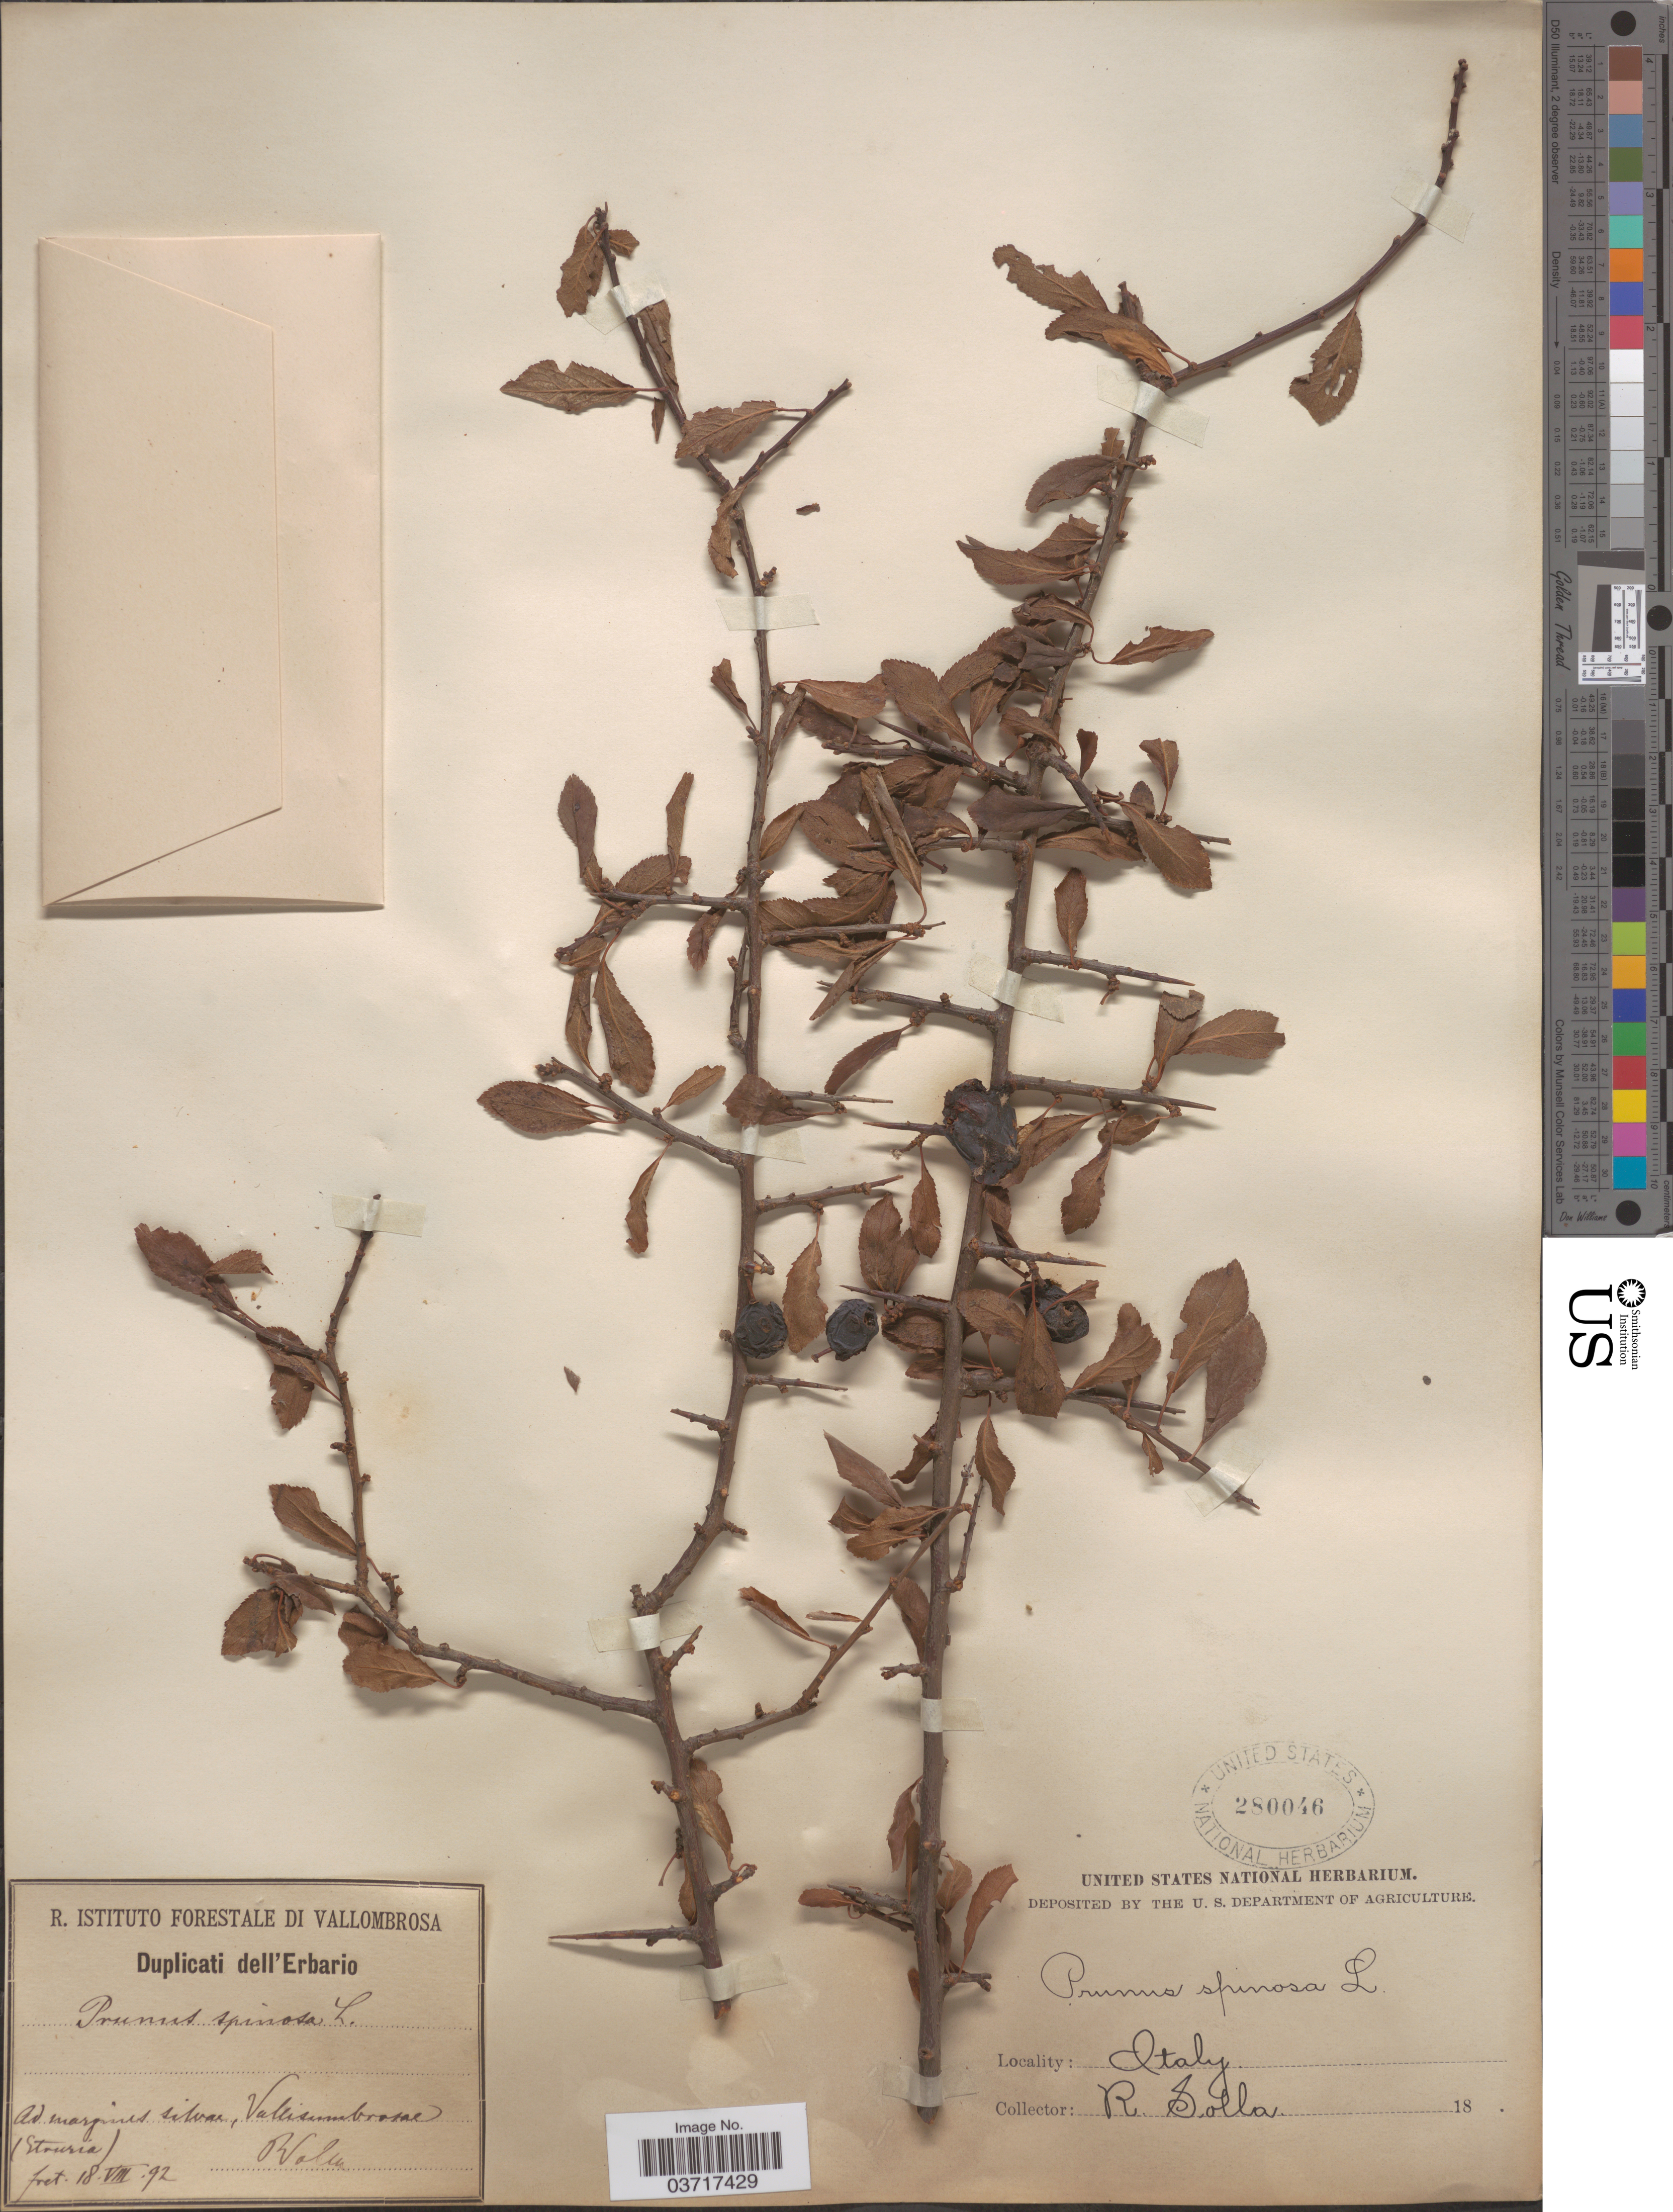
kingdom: Plantae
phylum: Tracheophyta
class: Magnoliopsida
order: Rosales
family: Rosaceae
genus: Prunus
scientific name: Prunus spinosa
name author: L.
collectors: R. Solla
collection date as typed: Transcribed d/m/y: 18/8/92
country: Italy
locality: Ad margines silvas, Vallisumbrosae (Etruria).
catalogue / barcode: US 280046